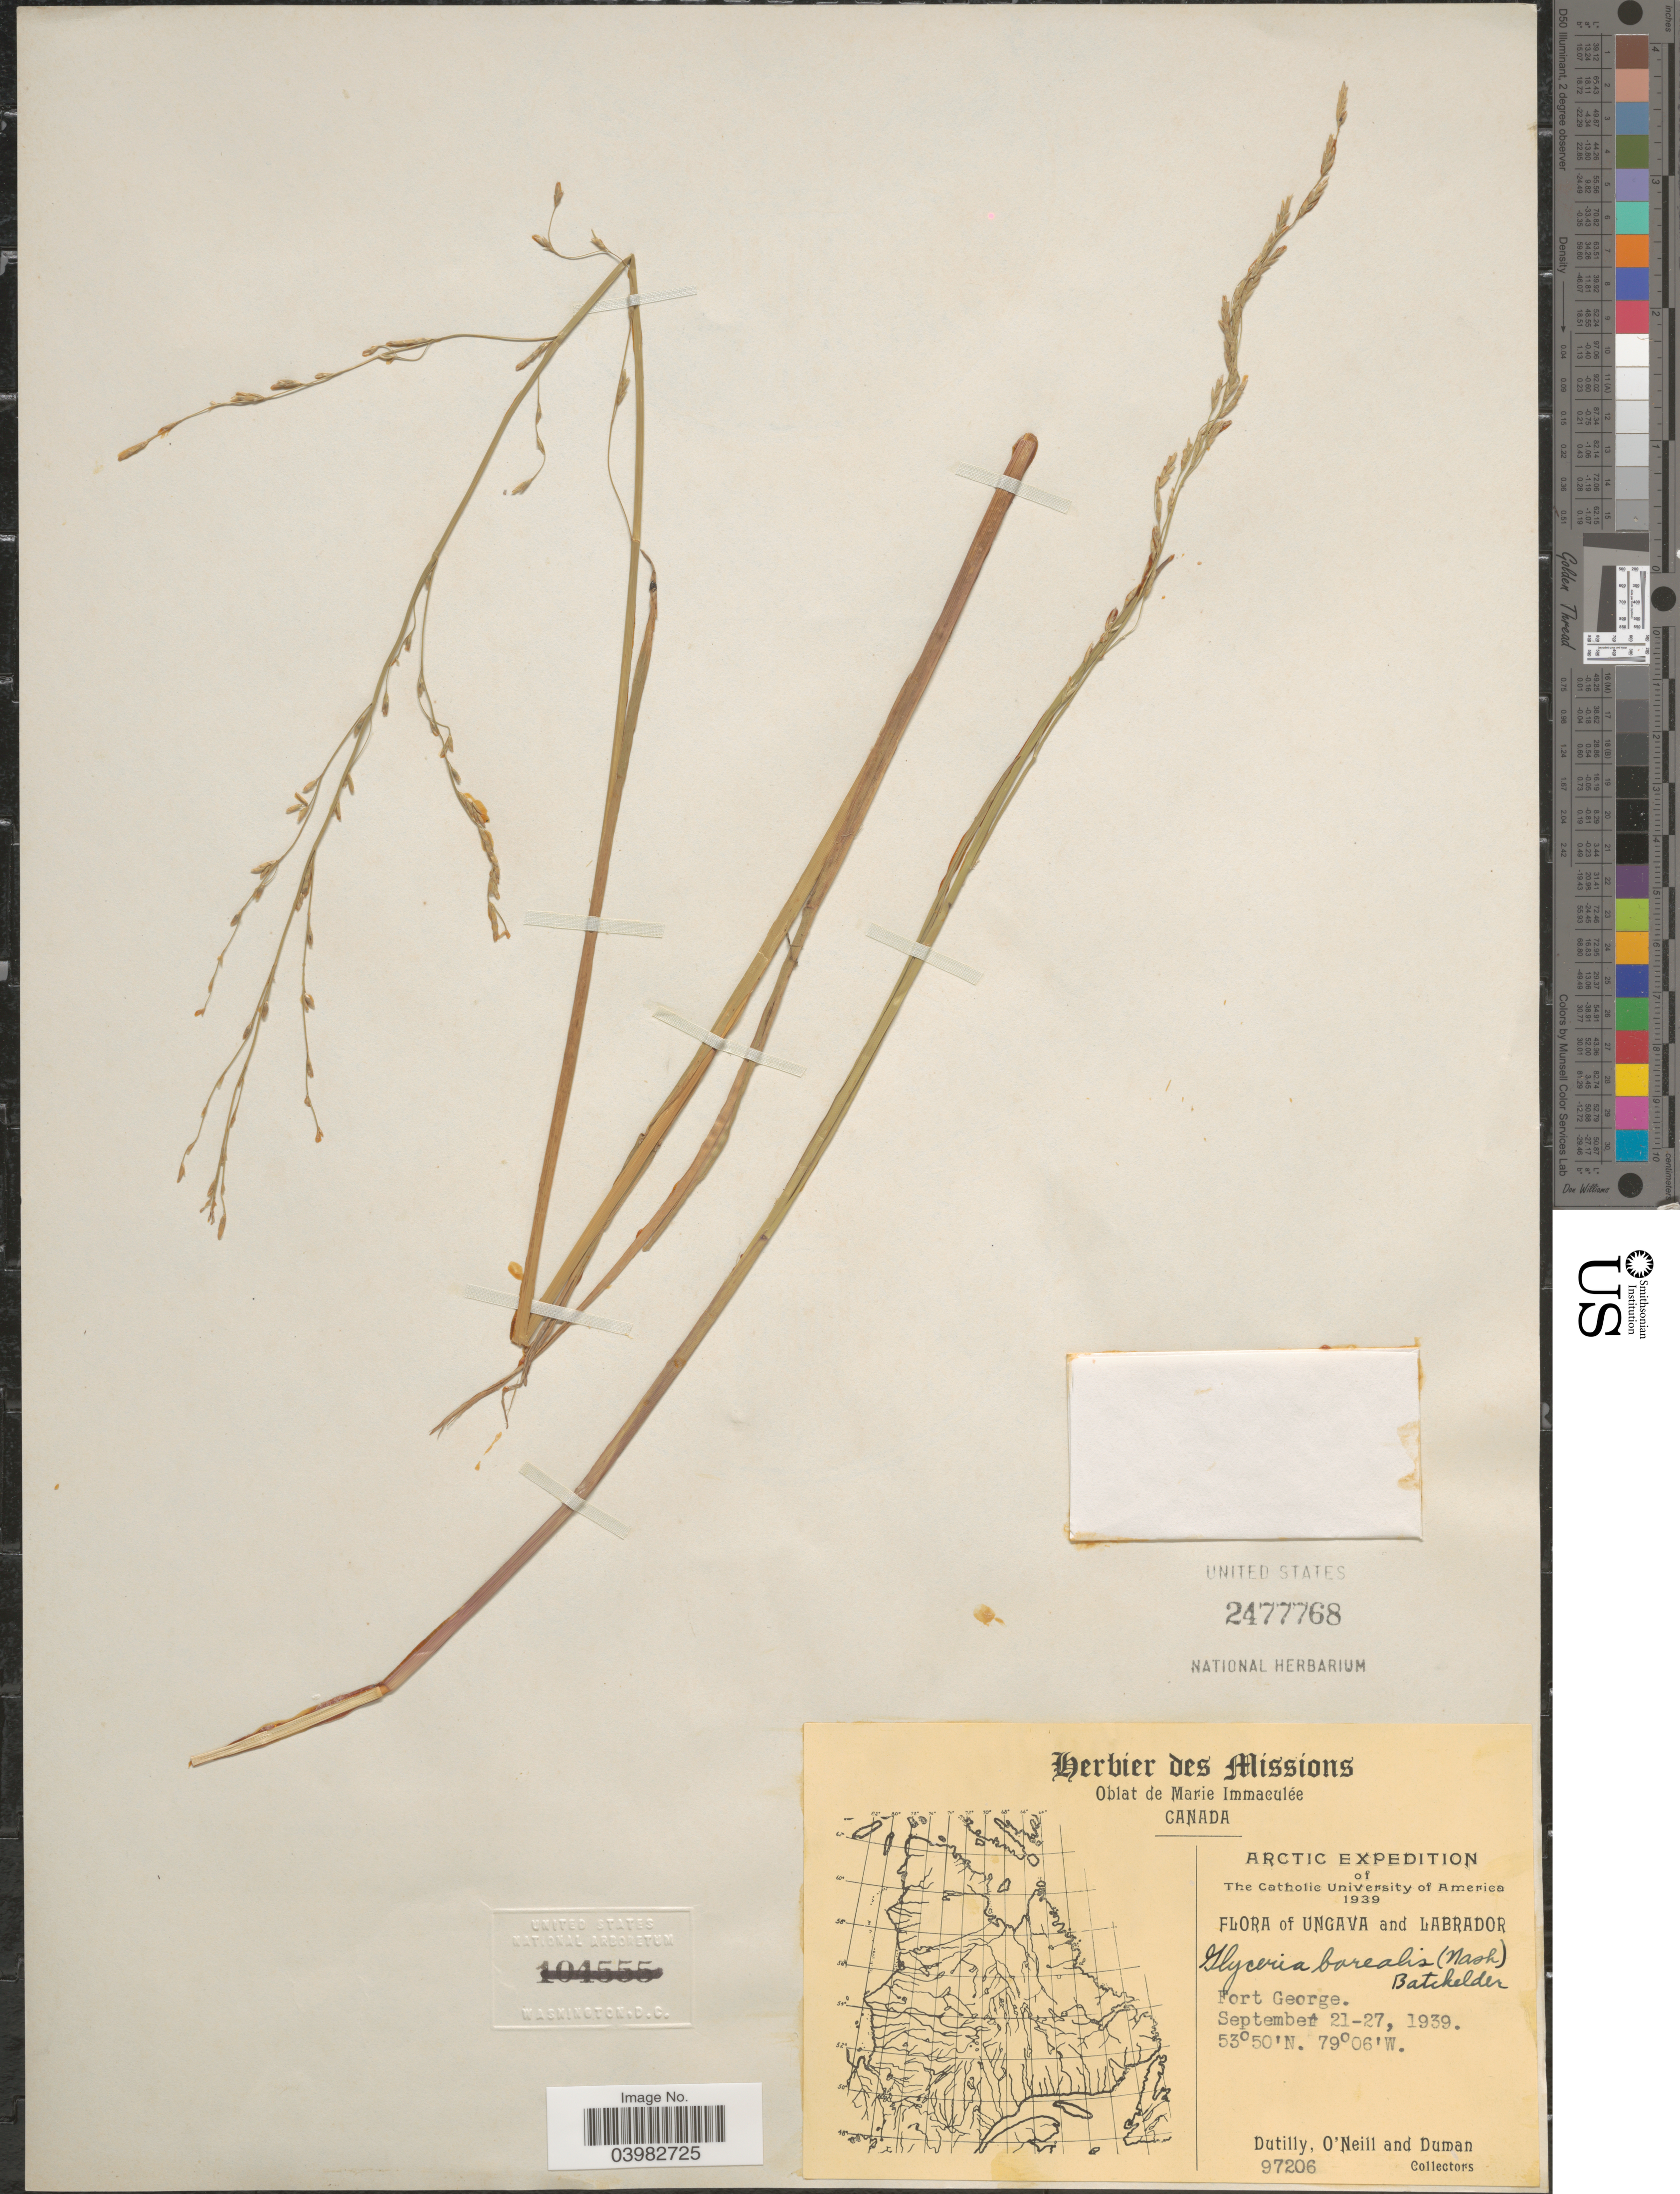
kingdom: Plantae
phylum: Tracheophyta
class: Liliopsida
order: Poales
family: Poaceae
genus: Glyceria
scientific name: Glyceria borealis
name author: (Nash) Batchelder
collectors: -. Dutilly, -. O'Neill & -. Duman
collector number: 97206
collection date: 1939-09-21/1939-09-27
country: Canada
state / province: Newfoundland and Labrador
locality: Arctic. Ungava and Labrador. Fort George.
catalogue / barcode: US 2477768